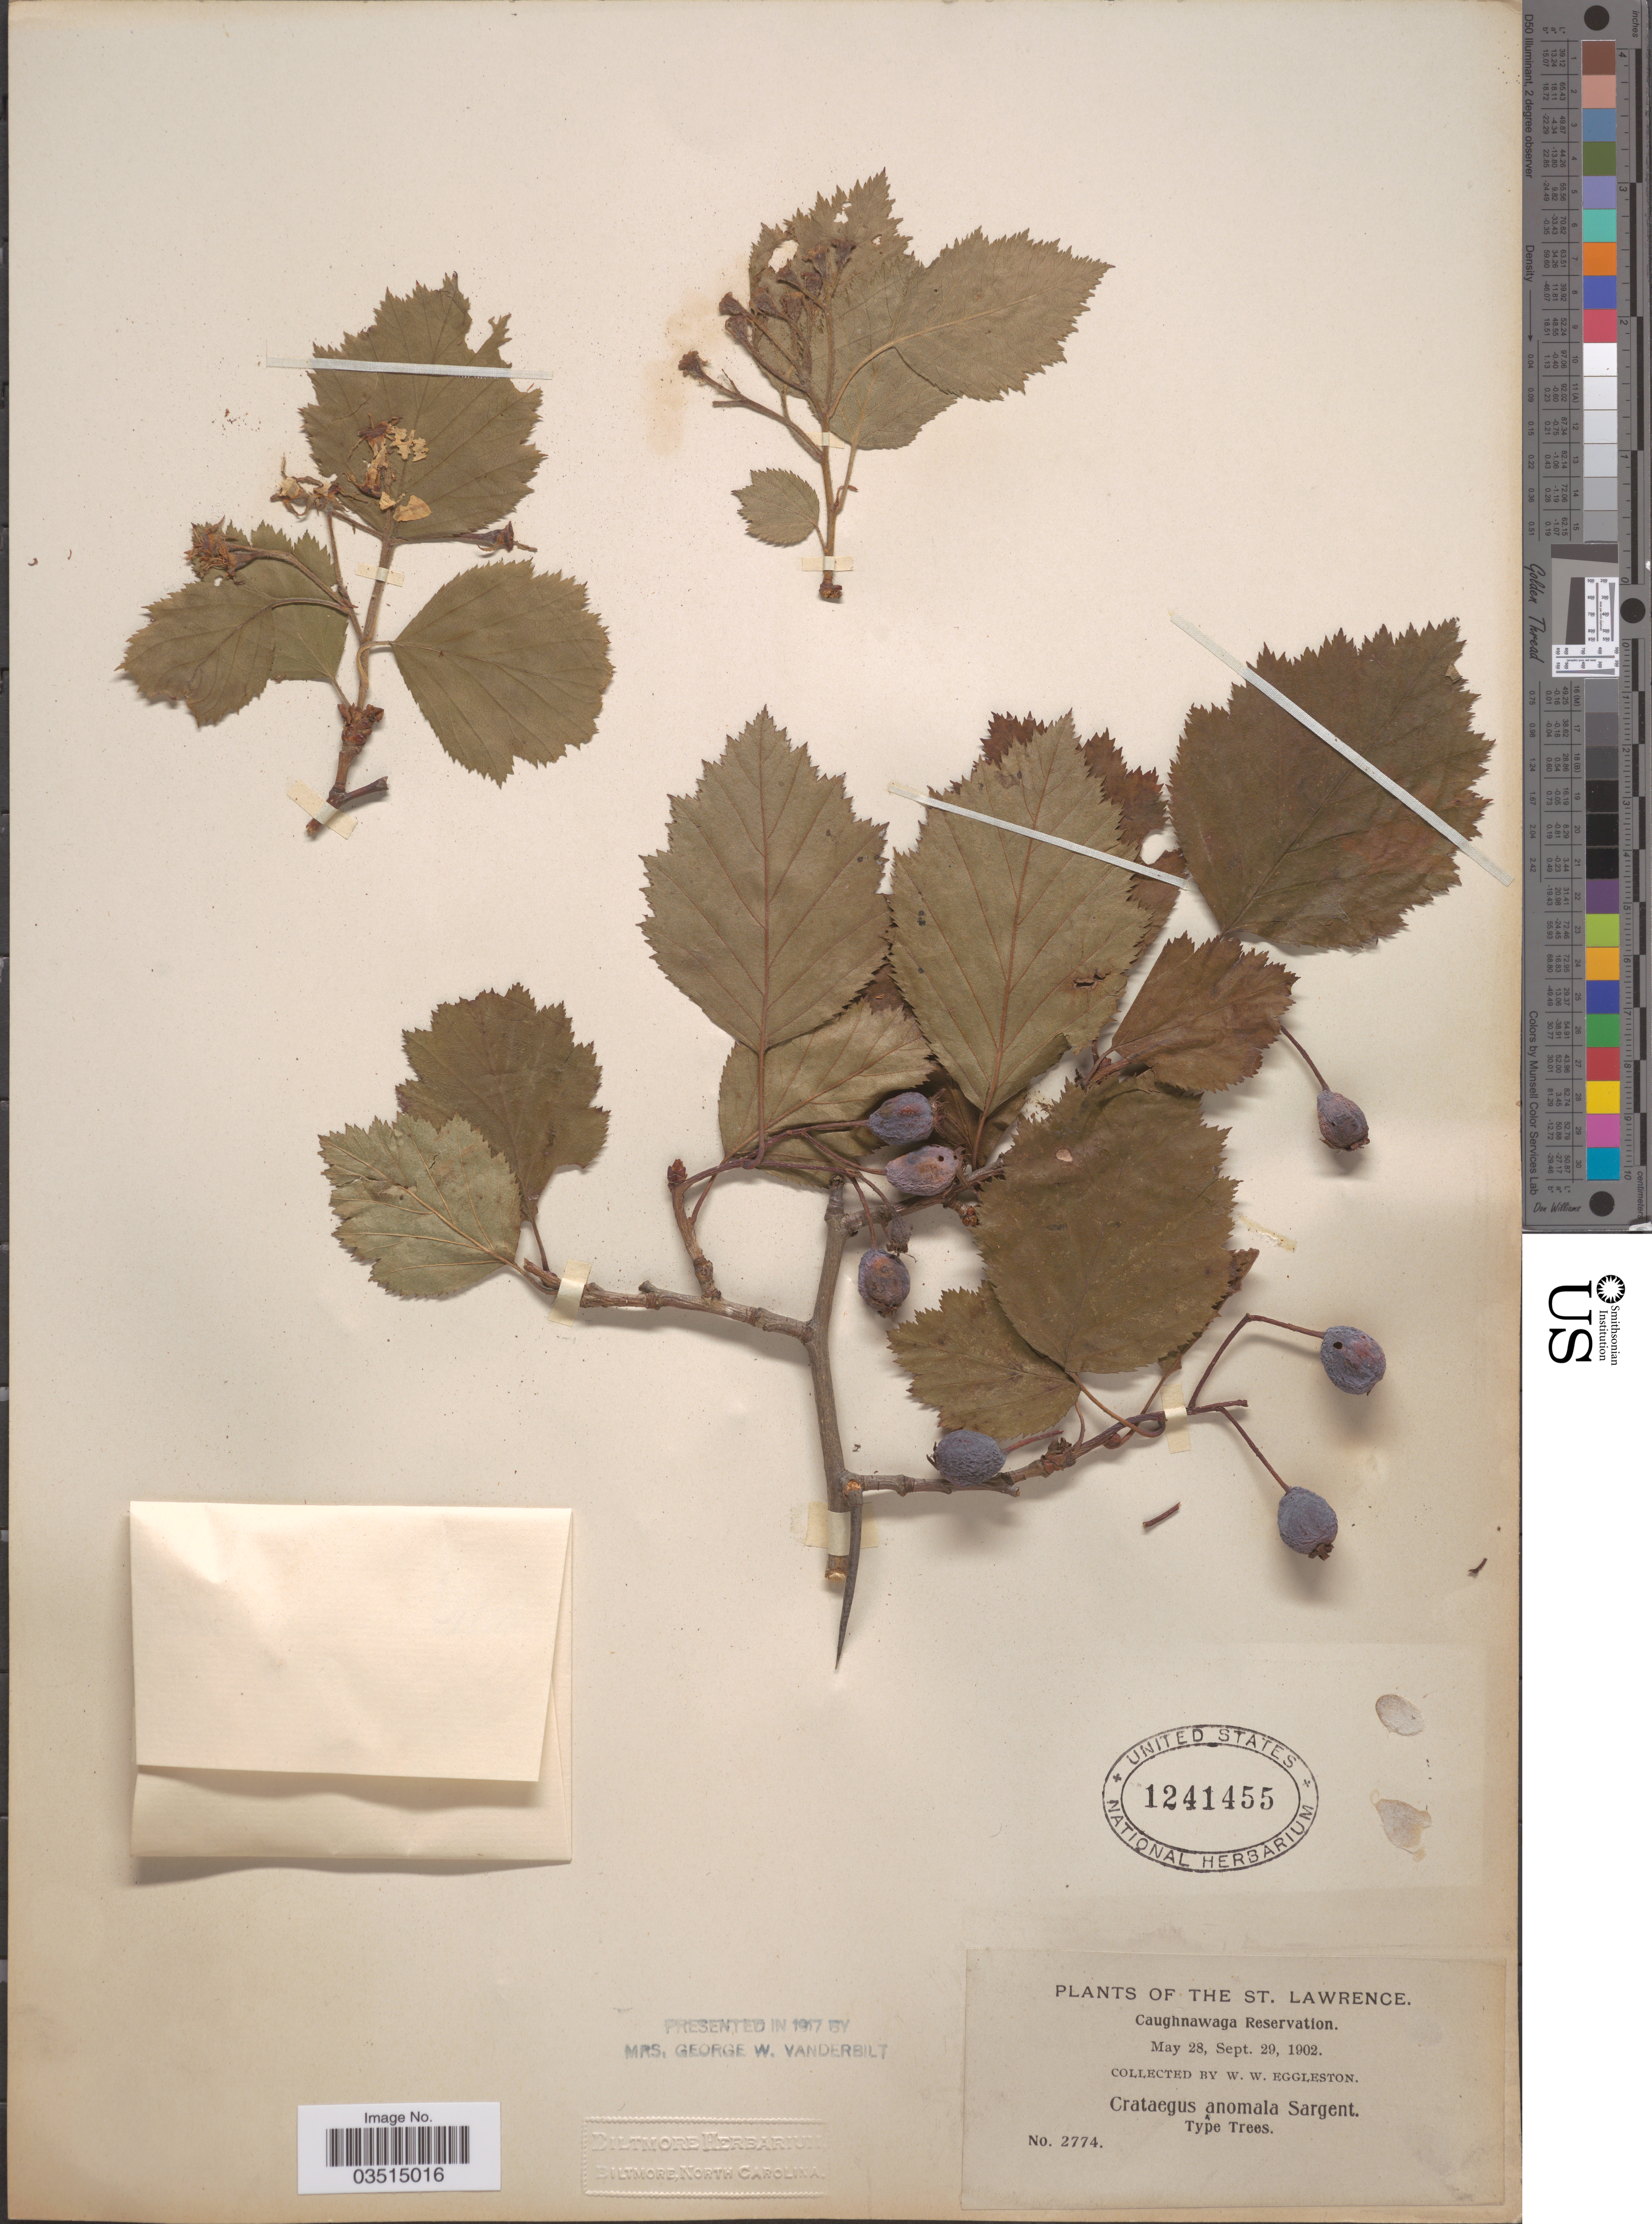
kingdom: Plantae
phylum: Tracheophyta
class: Magnoliopsida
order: Rosales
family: Rosaceae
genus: Crataegus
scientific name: Crataegus holmesiana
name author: Ashe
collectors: W. W. Eggleston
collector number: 2774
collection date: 1902-05-28/1902-09-29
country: Canada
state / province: Quebec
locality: St. Lawrence. Caughnawaga Reservation.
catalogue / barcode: US 1241455